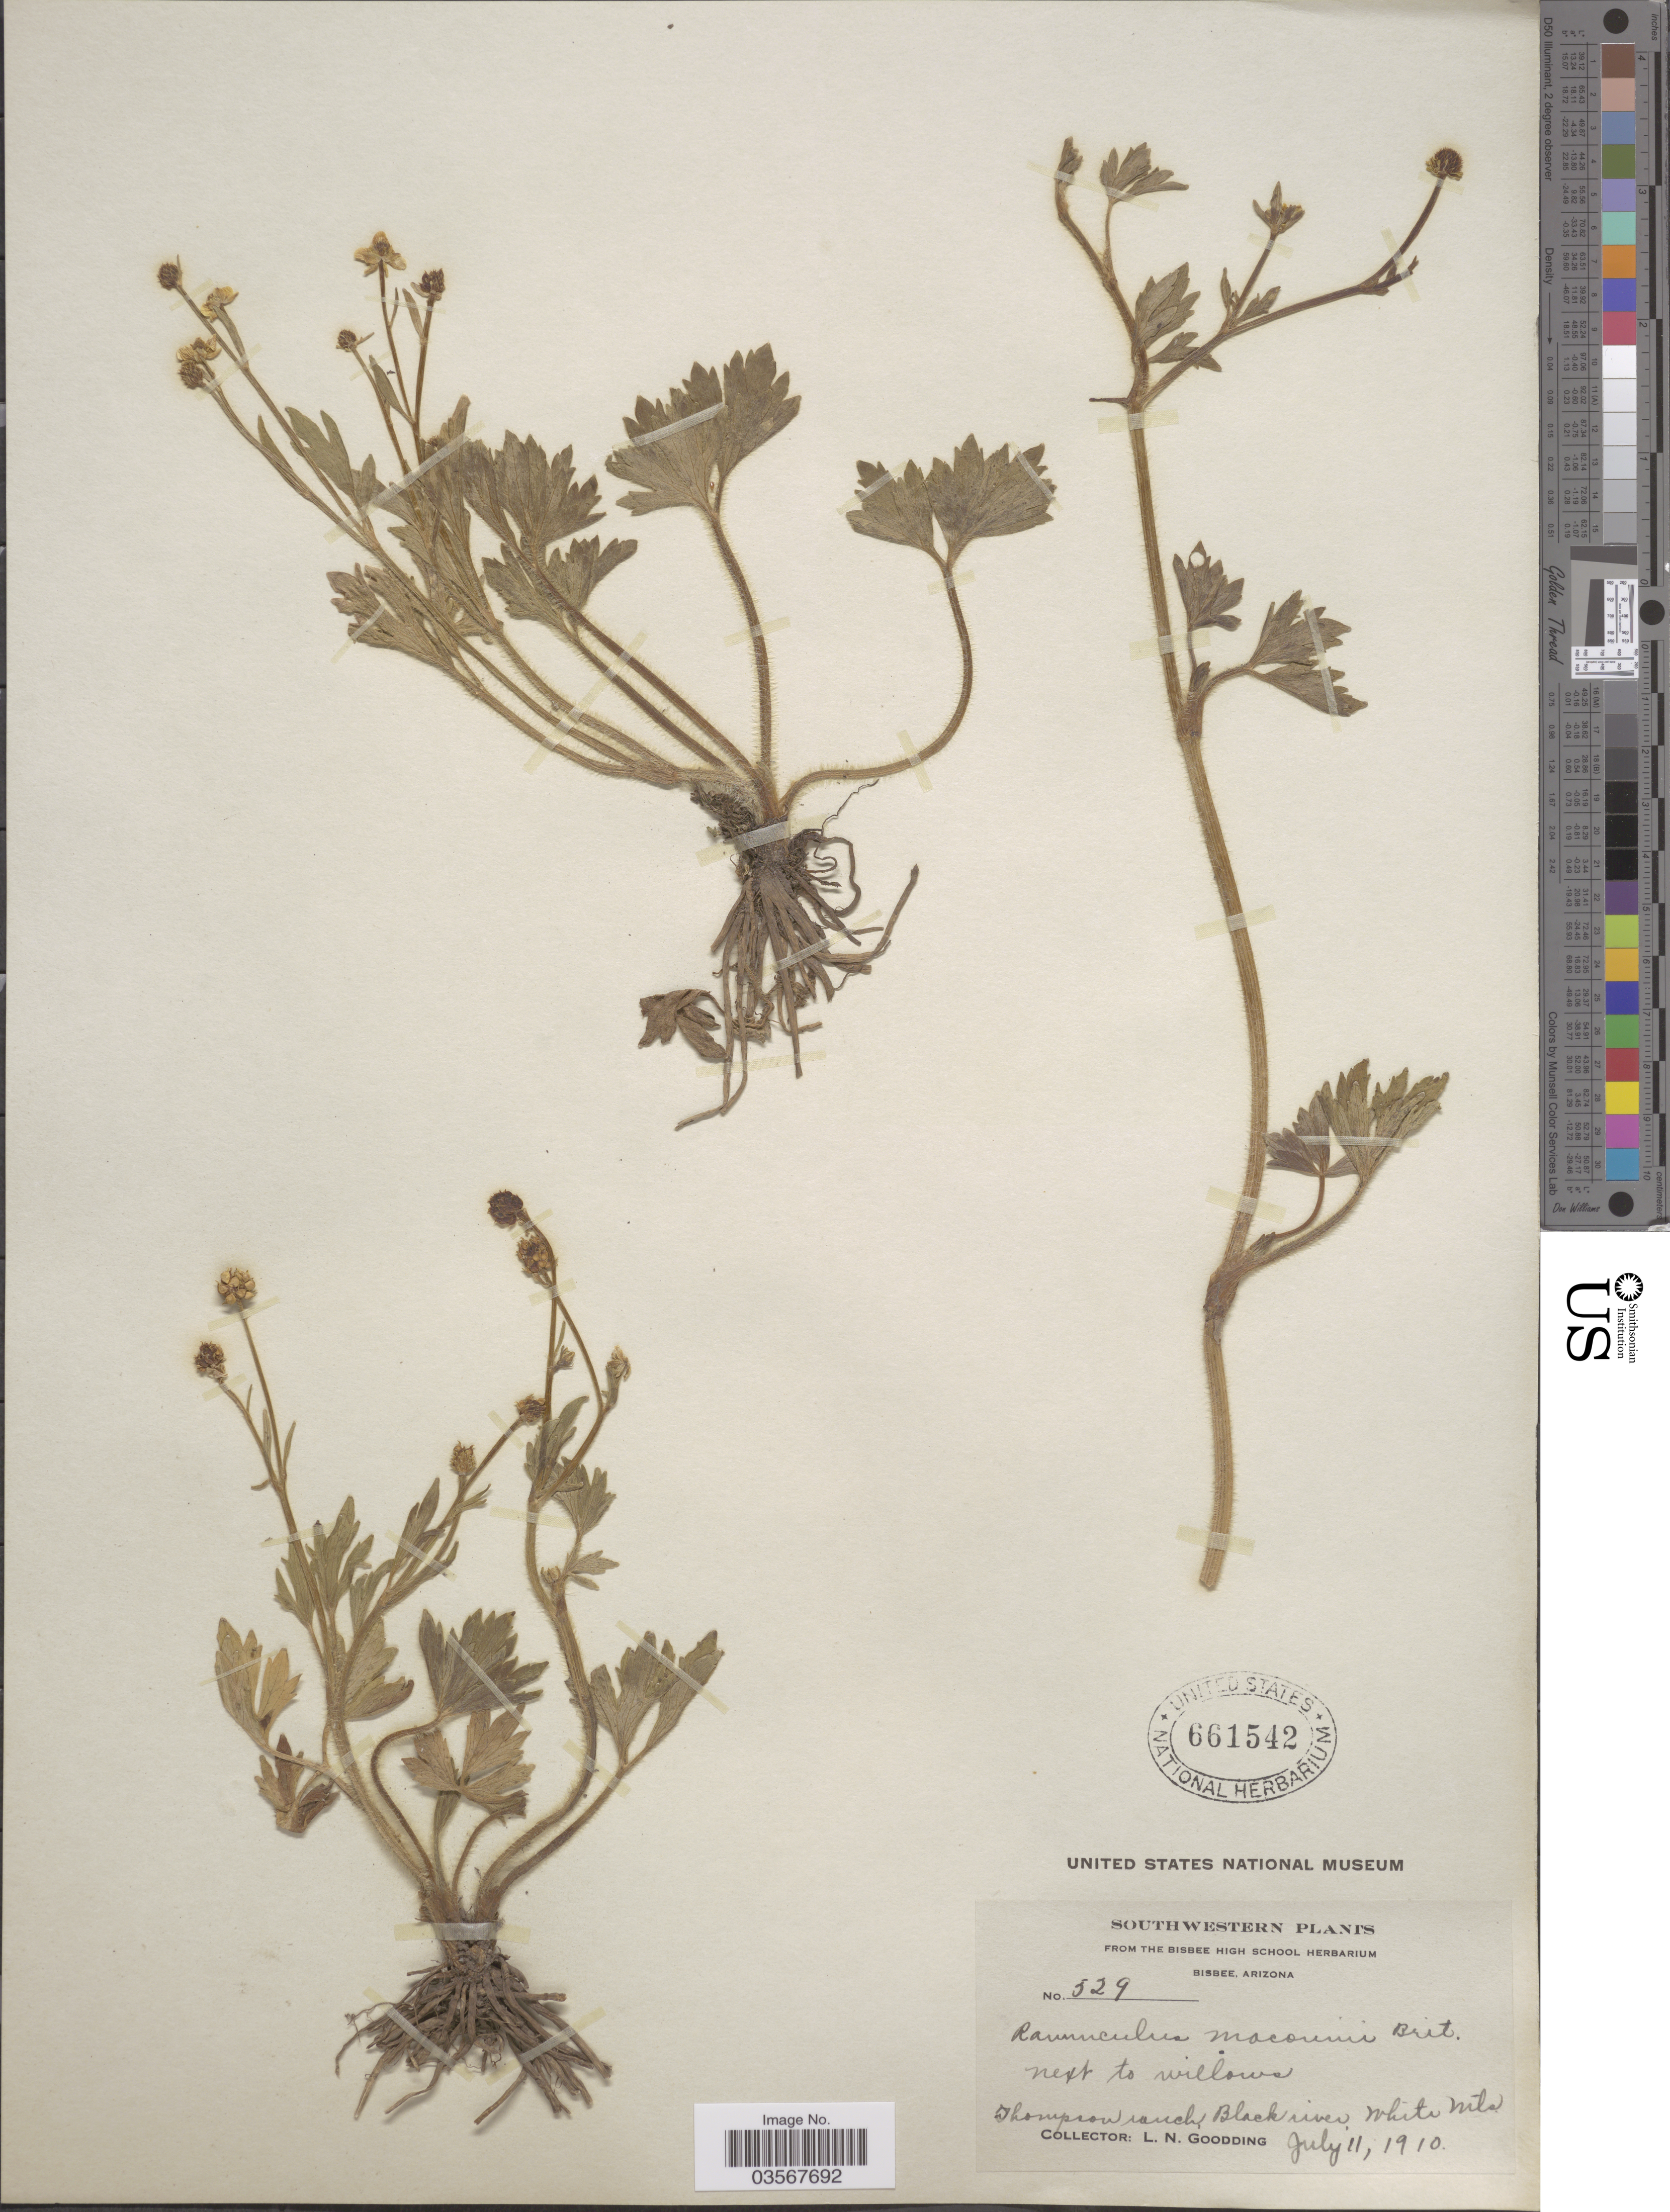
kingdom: Plantae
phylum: Tracheophyta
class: Magnoliopsida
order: Ranunculales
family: Ranunculaceae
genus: Ranunculus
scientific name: Ranunculus macounii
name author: Britton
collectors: L. N. Goodding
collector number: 529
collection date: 1910-07-11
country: United States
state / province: Arizona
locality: Southwestern. Next to willows. Thompson ranch, Black river, White Mts.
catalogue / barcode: US 661542